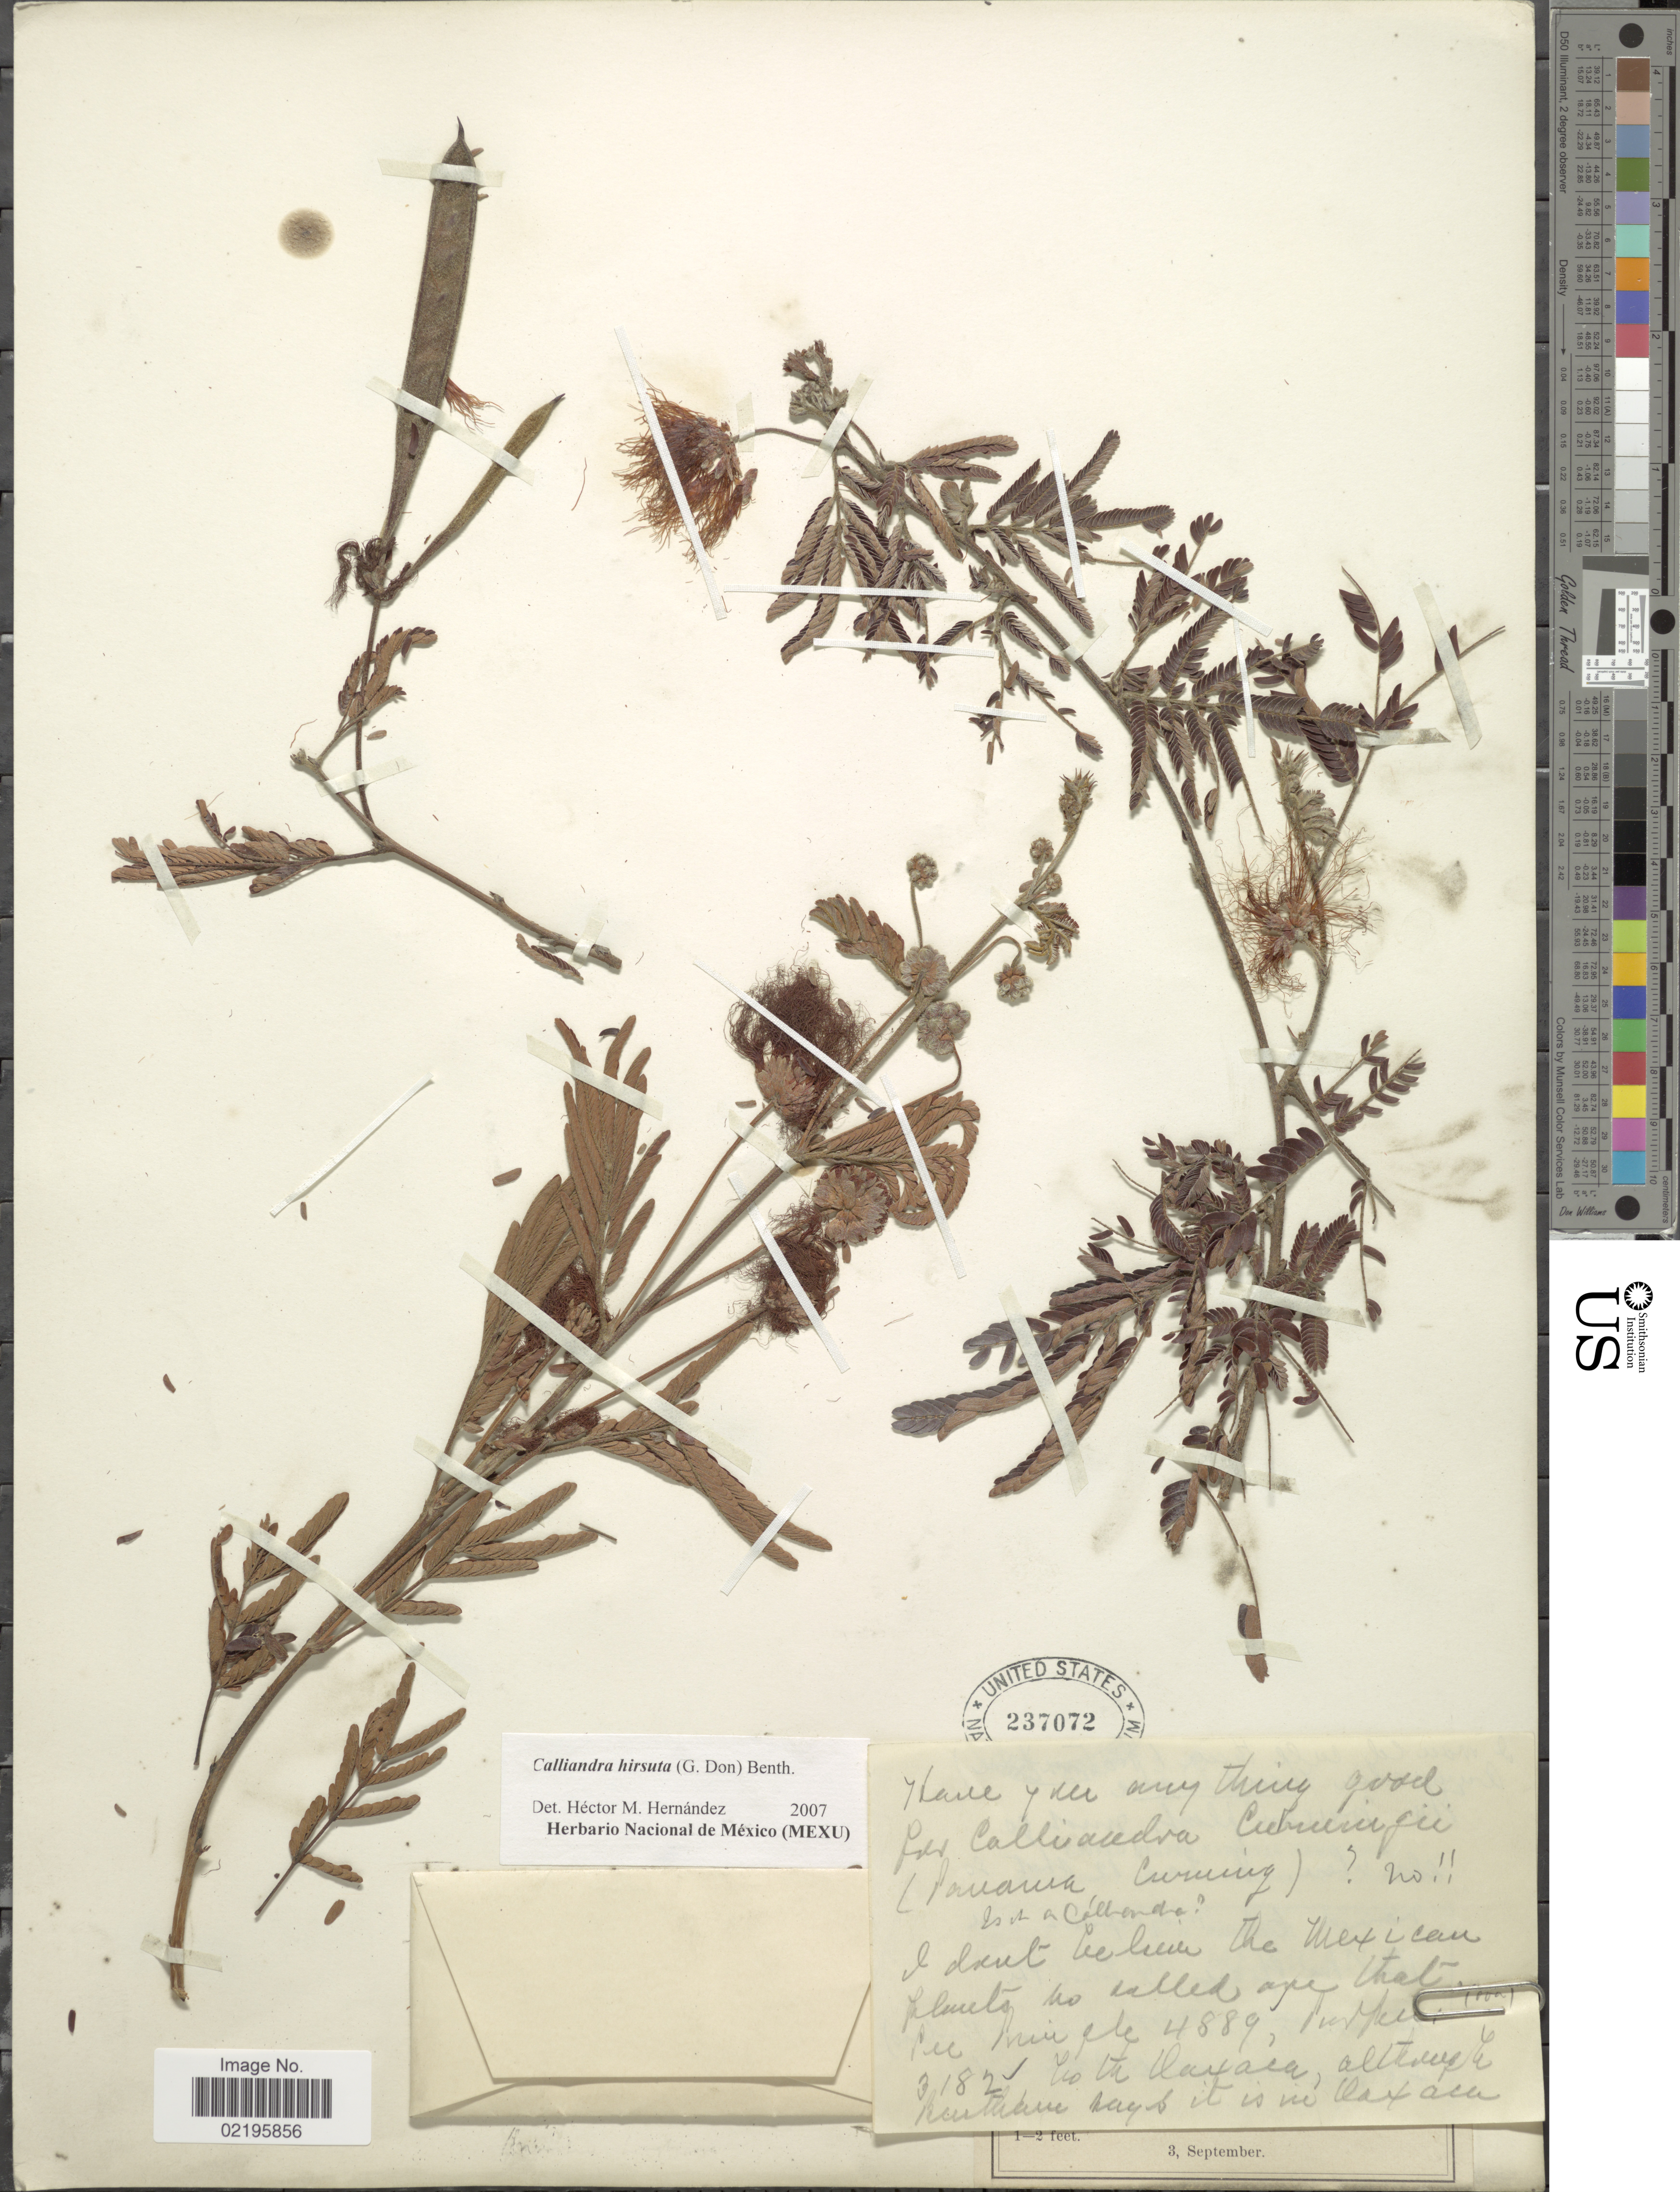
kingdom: Plantae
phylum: Tracheophyta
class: Magnoliopsida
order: Fabales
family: Fabaceae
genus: Calliandra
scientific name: Calliandra hirsuta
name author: Benth.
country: Mexico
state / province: Oaxaca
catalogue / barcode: US 237072